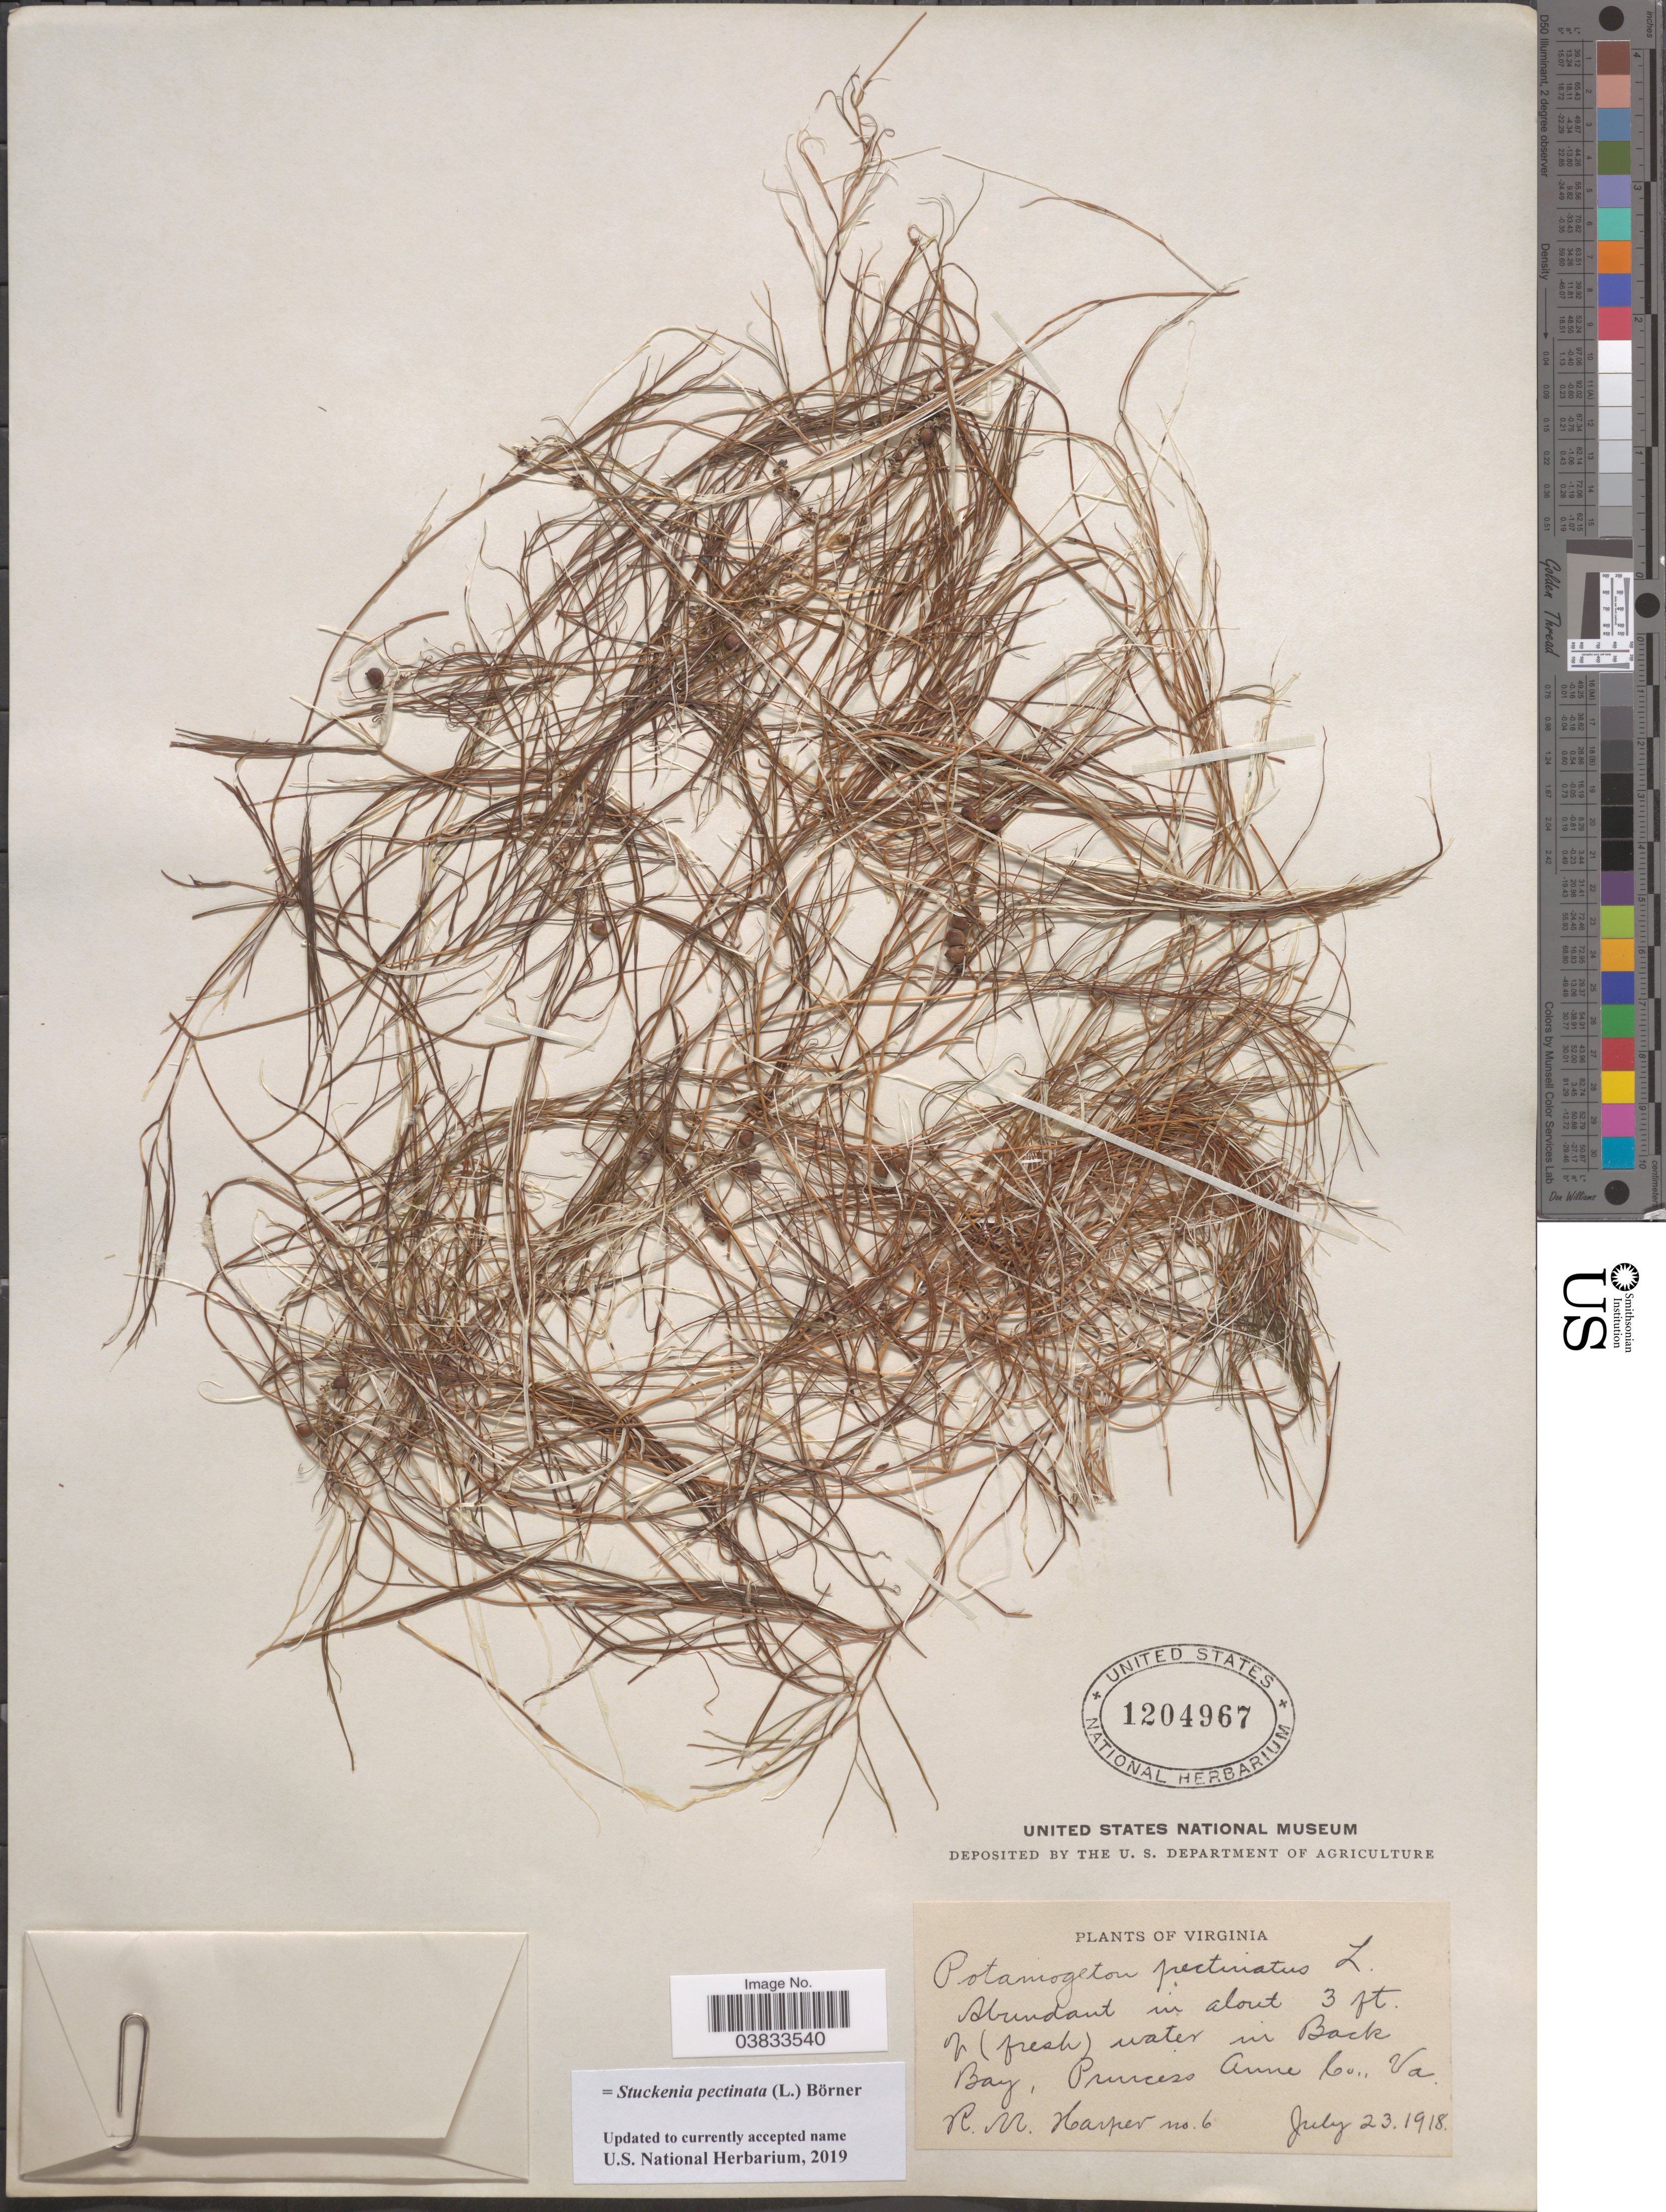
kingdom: Plantae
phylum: Tracheophyta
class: Liliopsida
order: Alismatales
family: Potamogetonaceae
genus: Stuckenia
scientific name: Stuckenia pectinata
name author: (L.) Börner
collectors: R. Harper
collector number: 6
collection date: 1918-07-23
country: United States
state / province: Virginia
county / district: Rappahannock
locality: Of (fresh) water in Back Bay, Princess Anne Co.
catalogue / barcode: US 1204967